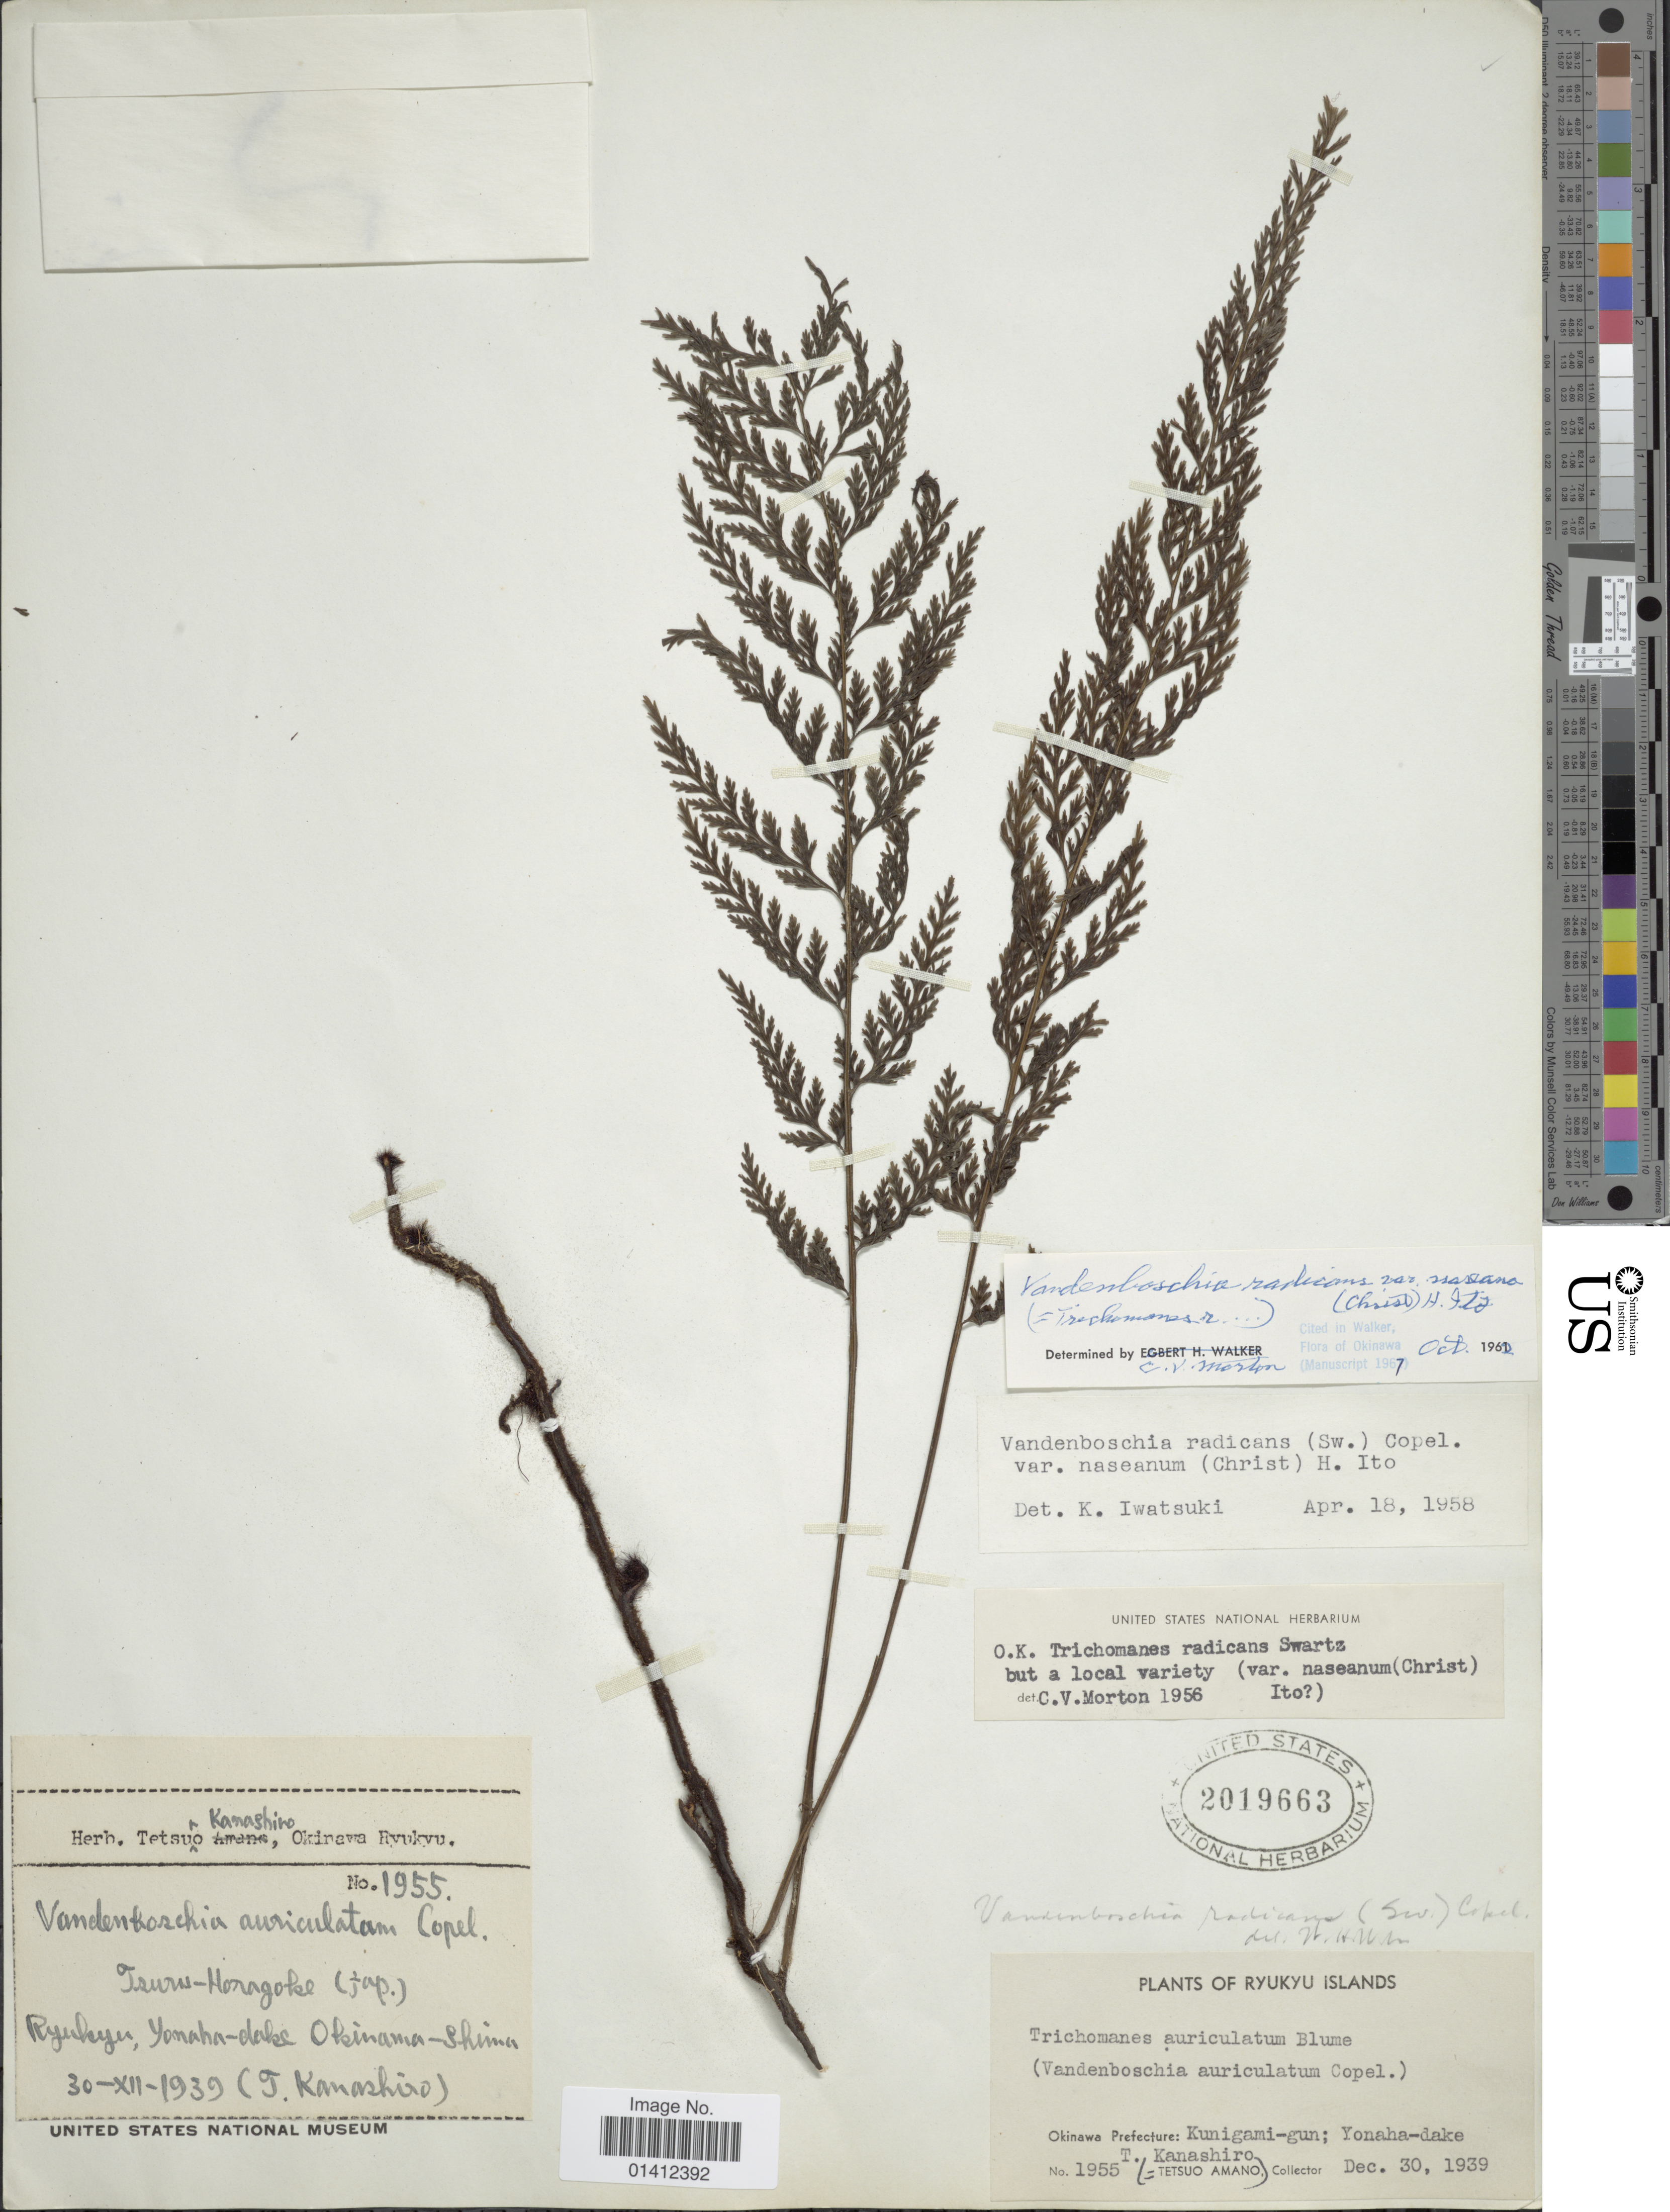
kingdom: Plantae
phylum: Tracheophyta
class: Polypodiopsida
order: Hymenophyllales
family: Hymenophyllaceae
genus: Vandenboschia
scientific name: Vandenboschia radicans var. naseana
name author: (Christ) H. Itô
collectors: T. Kanashiro & T. Amano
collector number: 1955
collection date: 1939-12-30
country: Japan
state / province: Okinawa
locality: Okinawa Prefecture: Kunigama-gun; Yonaha-dake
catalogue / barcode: US 2019663